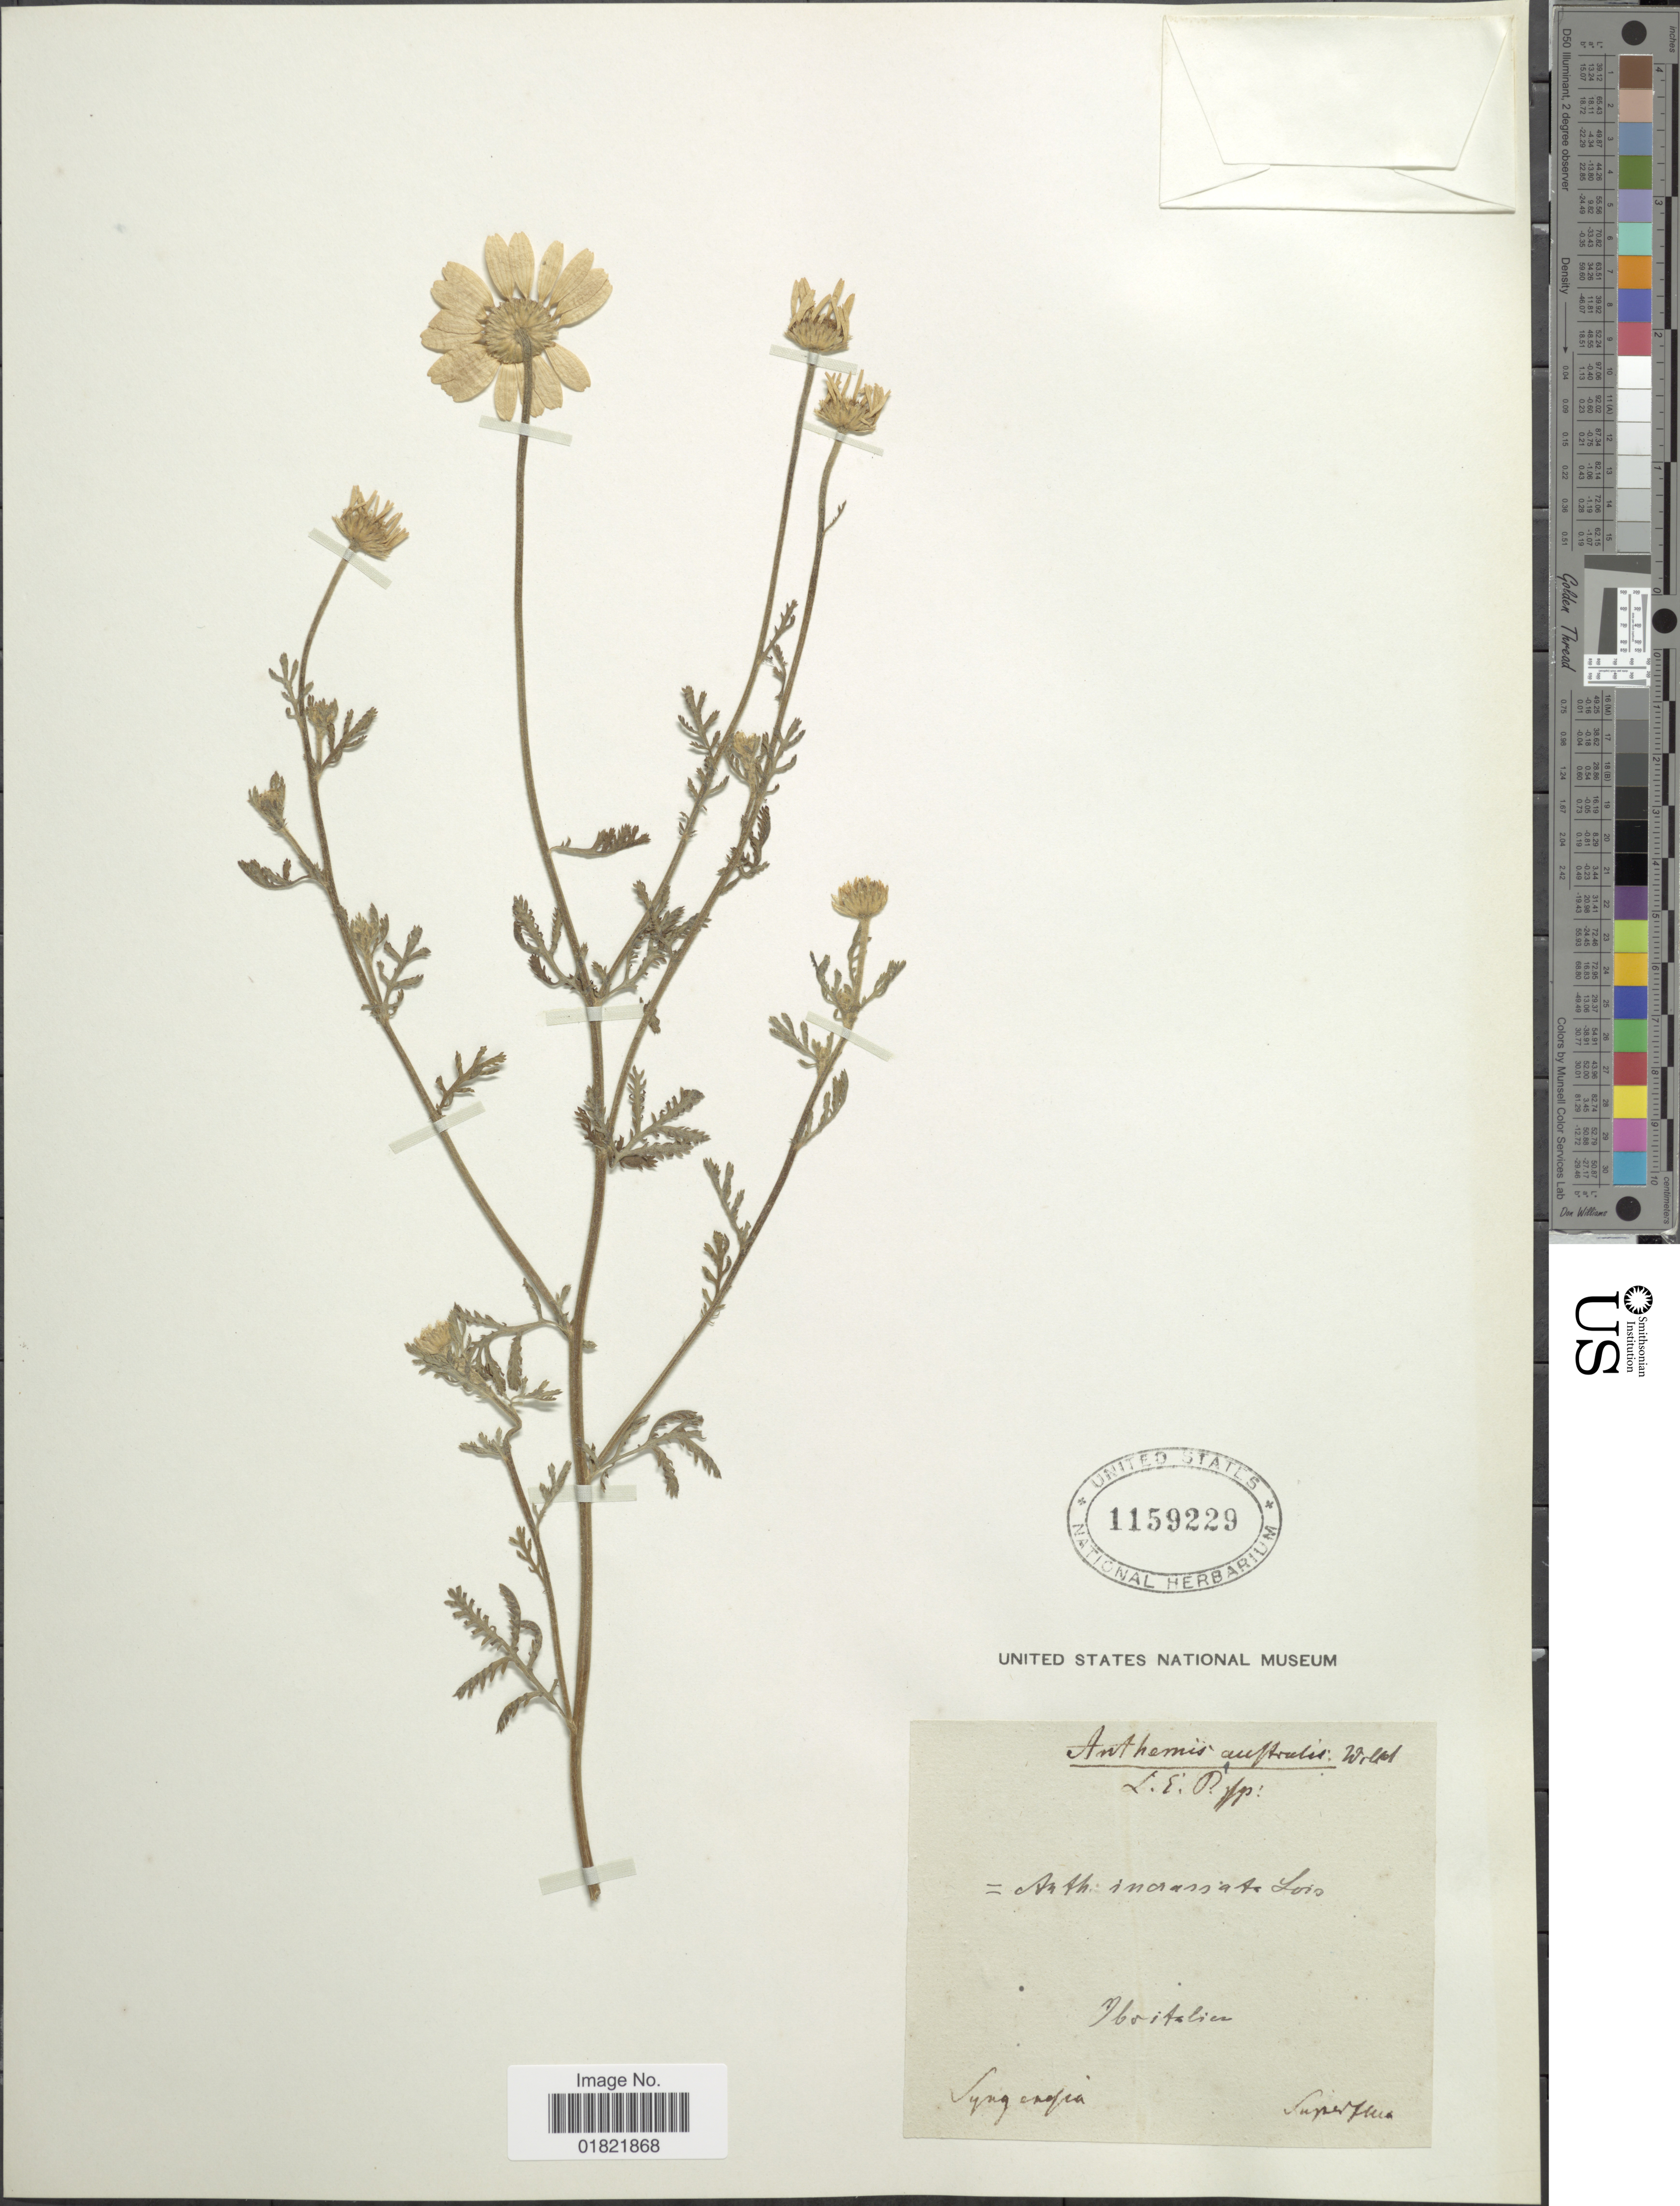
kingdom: Plantae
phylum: Tracheophyta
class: Magnoliopsida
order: Asterales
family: Asteraceae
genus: Anthemis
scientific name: Anthemis australis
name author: Willd.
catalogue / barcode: US 1159229